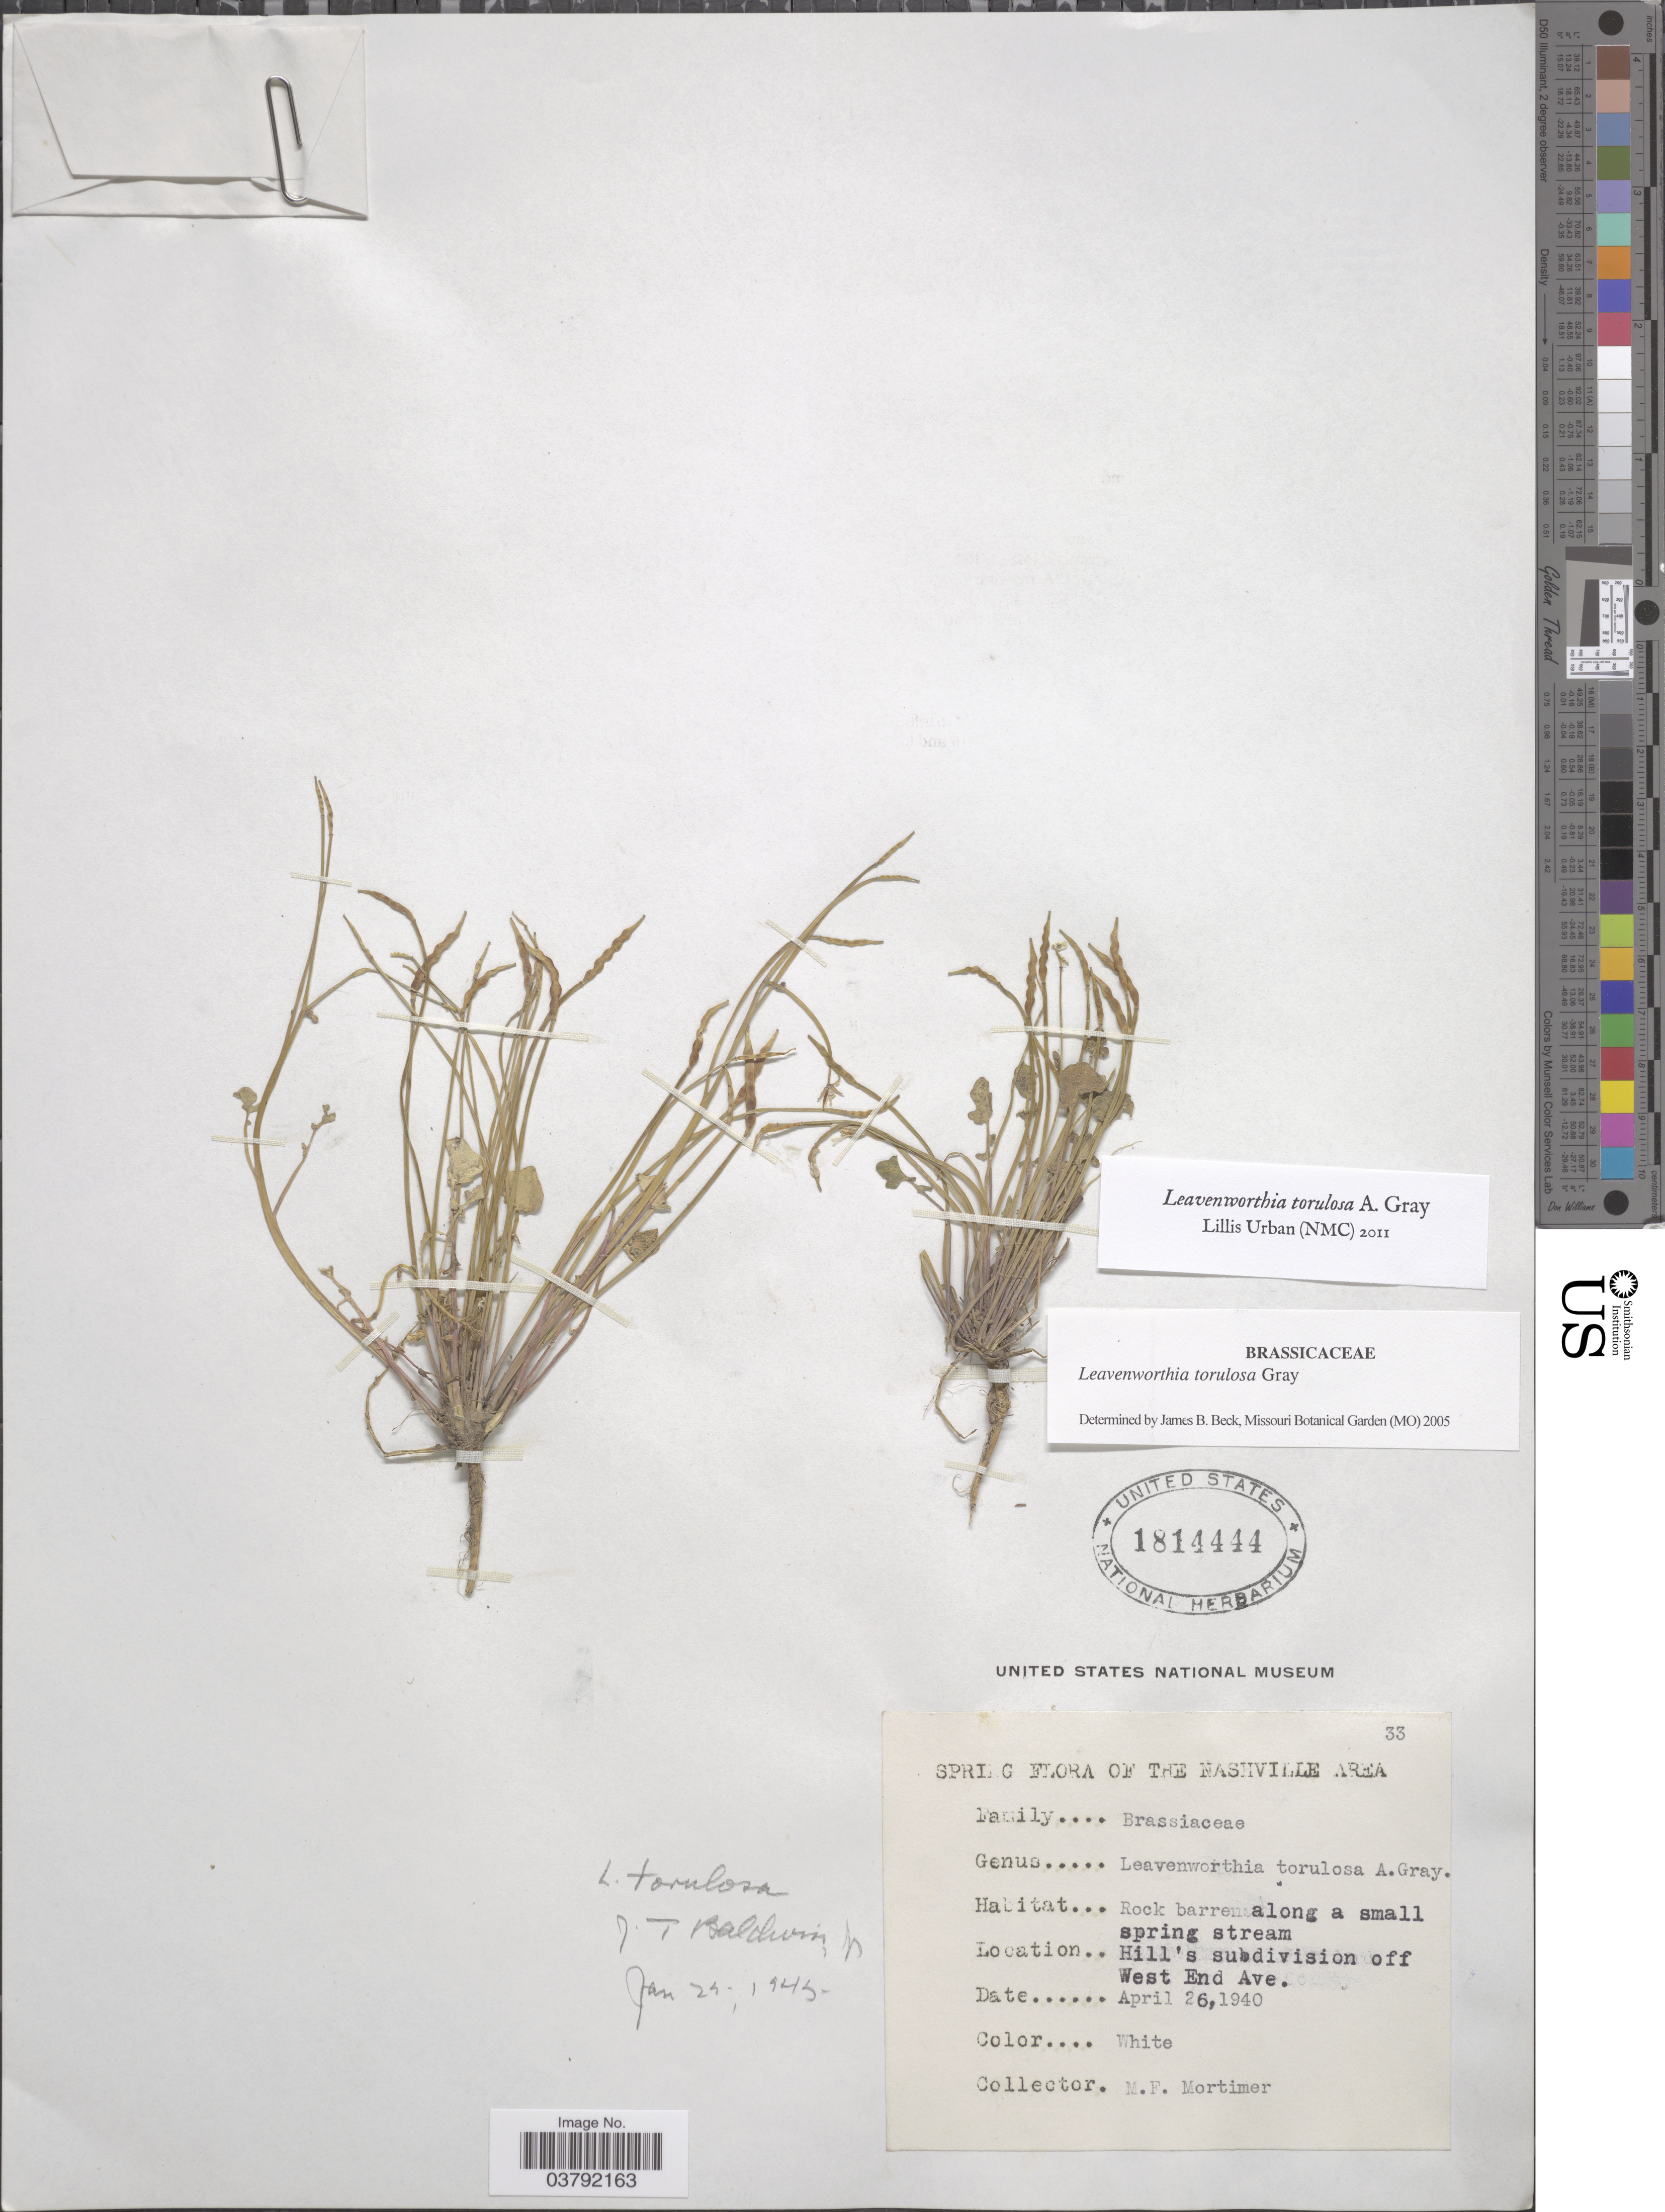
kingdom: Plantae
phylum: Tracheophyta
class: Magnoliopsida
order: Brassicales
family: Brassicaceae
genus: Leavenworthia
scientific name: Leavenworthia torulosa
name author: A. Gray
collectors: M. Mortimer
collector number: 33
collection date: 1940-04-26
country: United States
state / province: Tennessee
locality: The Nashville Area. Hill's subdivision off West End Ave.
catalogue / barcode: US 1814444